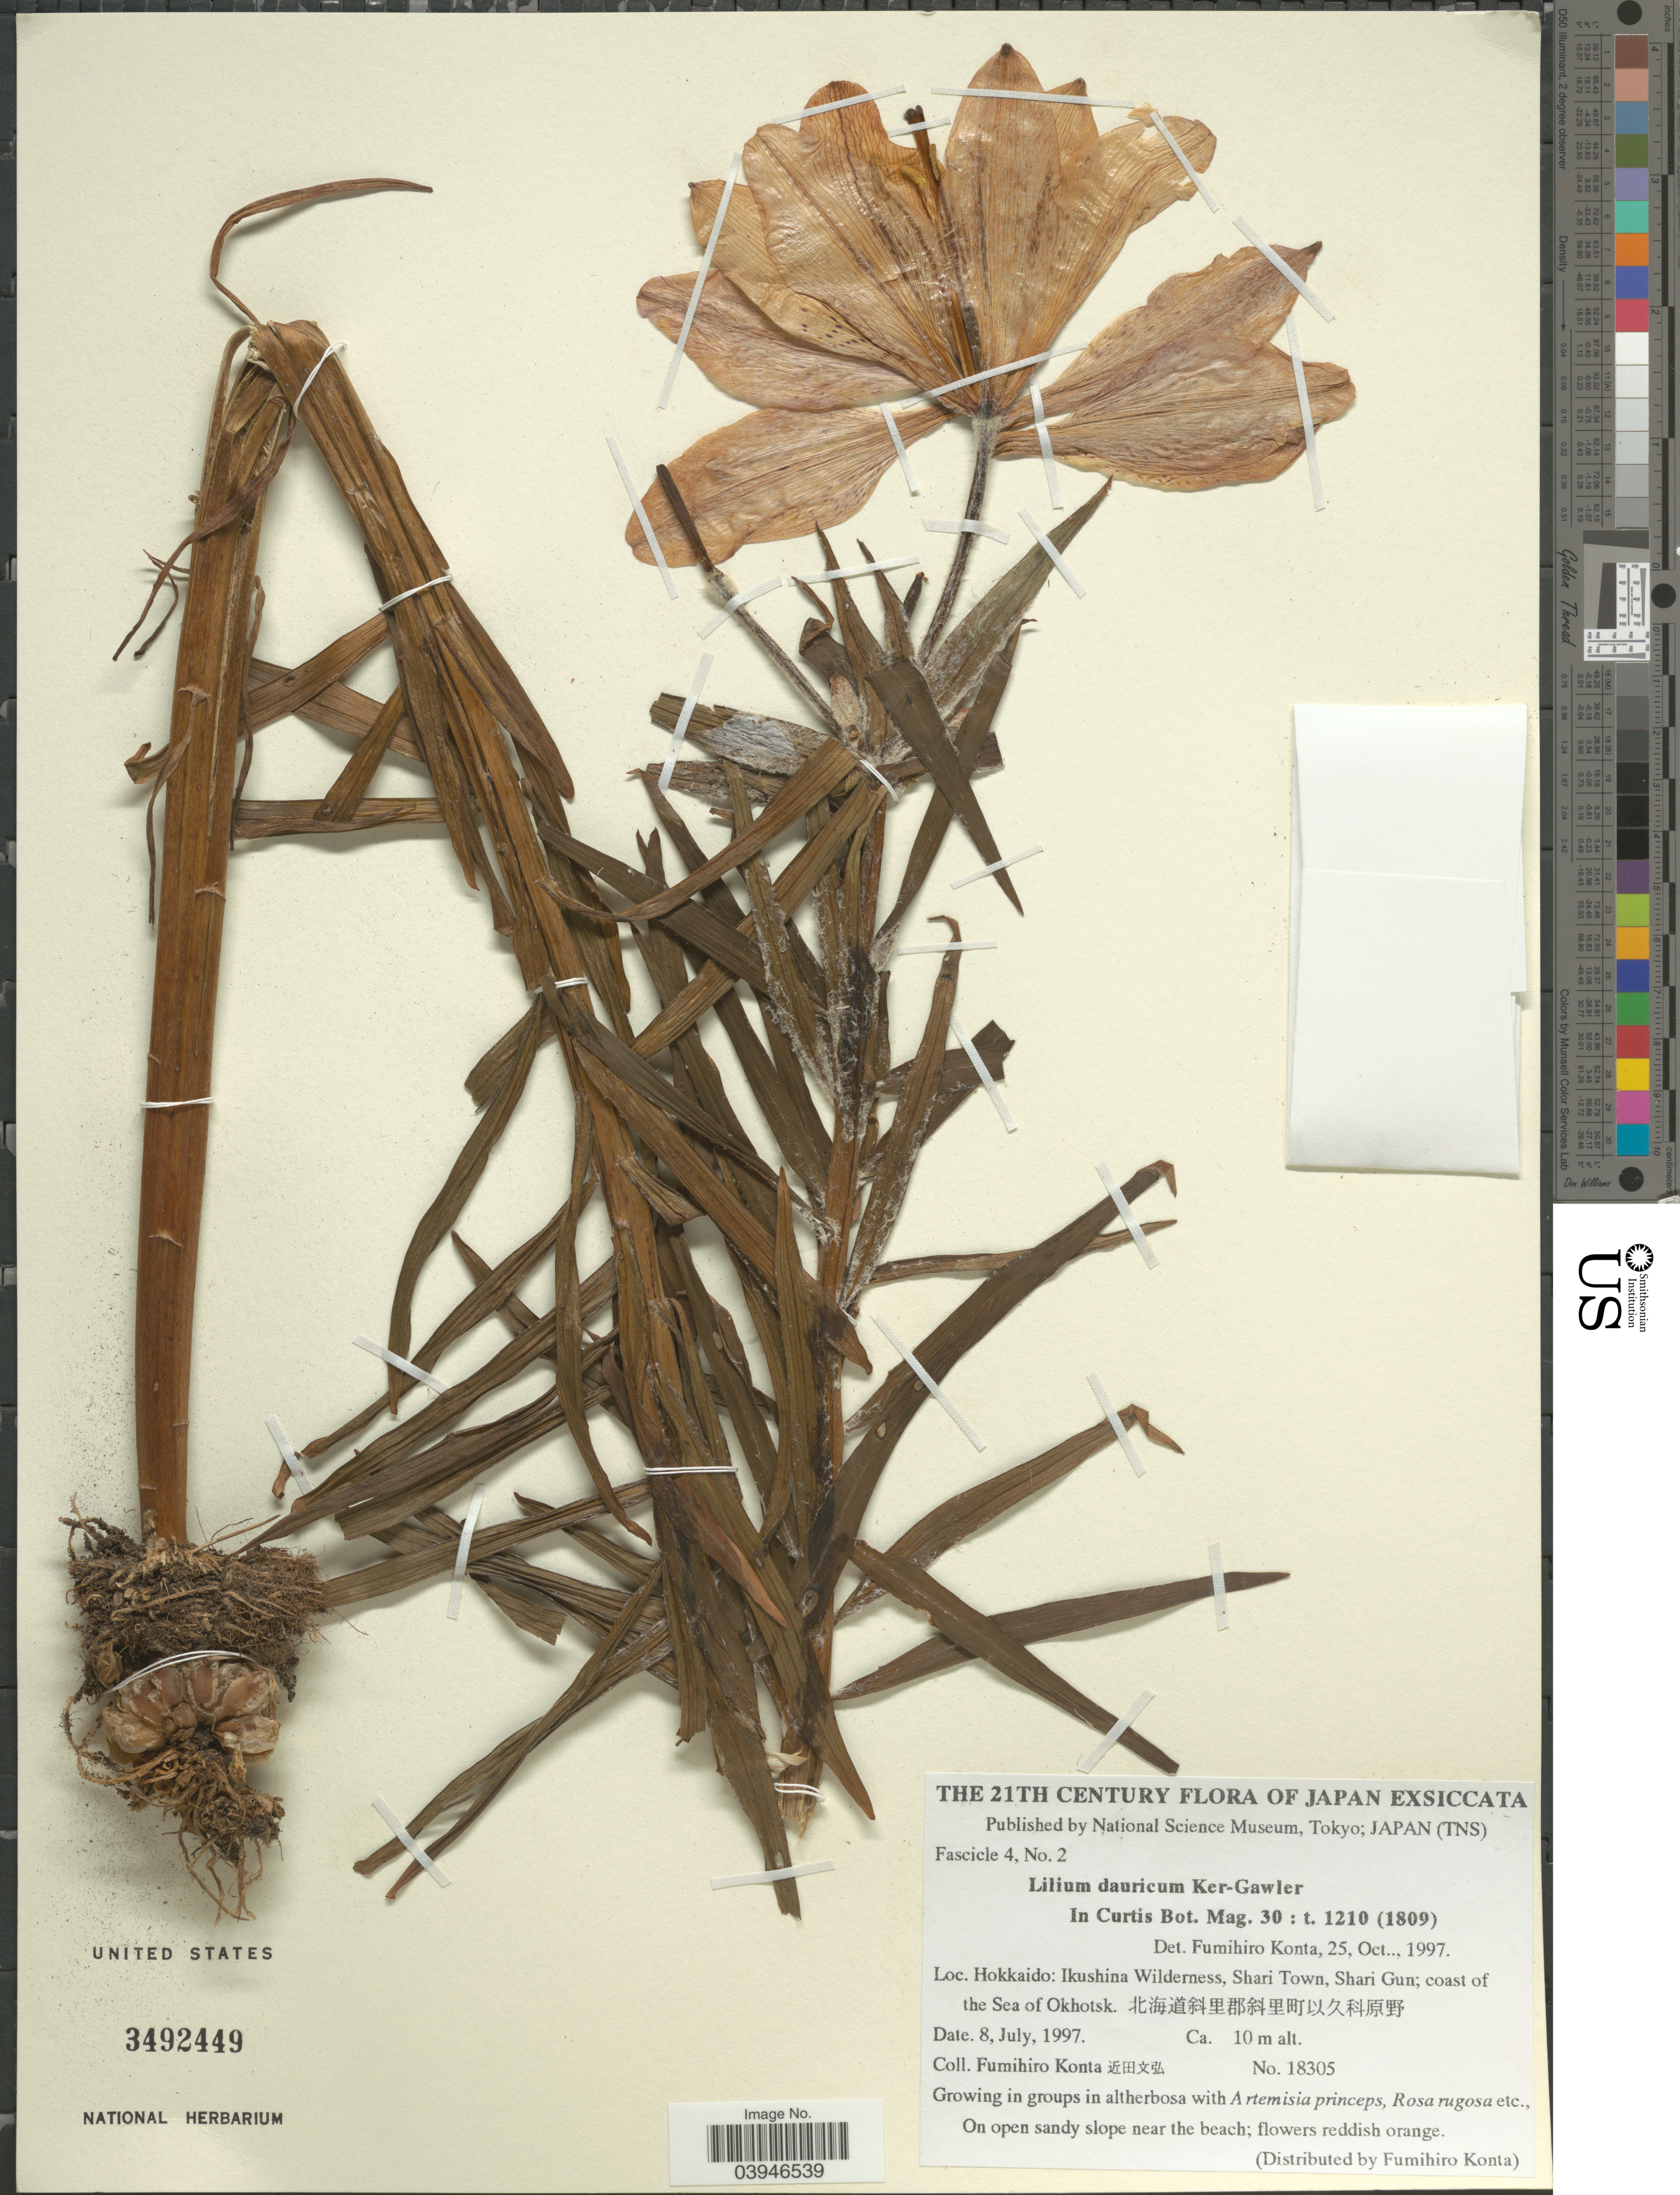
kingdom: Plantae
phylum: Tracheophyta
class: Liliopsida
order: Liliales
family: Liliaceae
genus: Lilium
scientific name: Lilium dauricum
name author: Ker Gawl.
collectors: F. Konta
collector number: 18305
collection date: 1997-07-08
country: Japan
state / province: Hokkaidō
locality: Ikushina Wilderness, Shari Town, Shari Gun; coast of the Sea of Okhotsk. X.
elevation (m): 10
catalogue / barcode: US 3492449